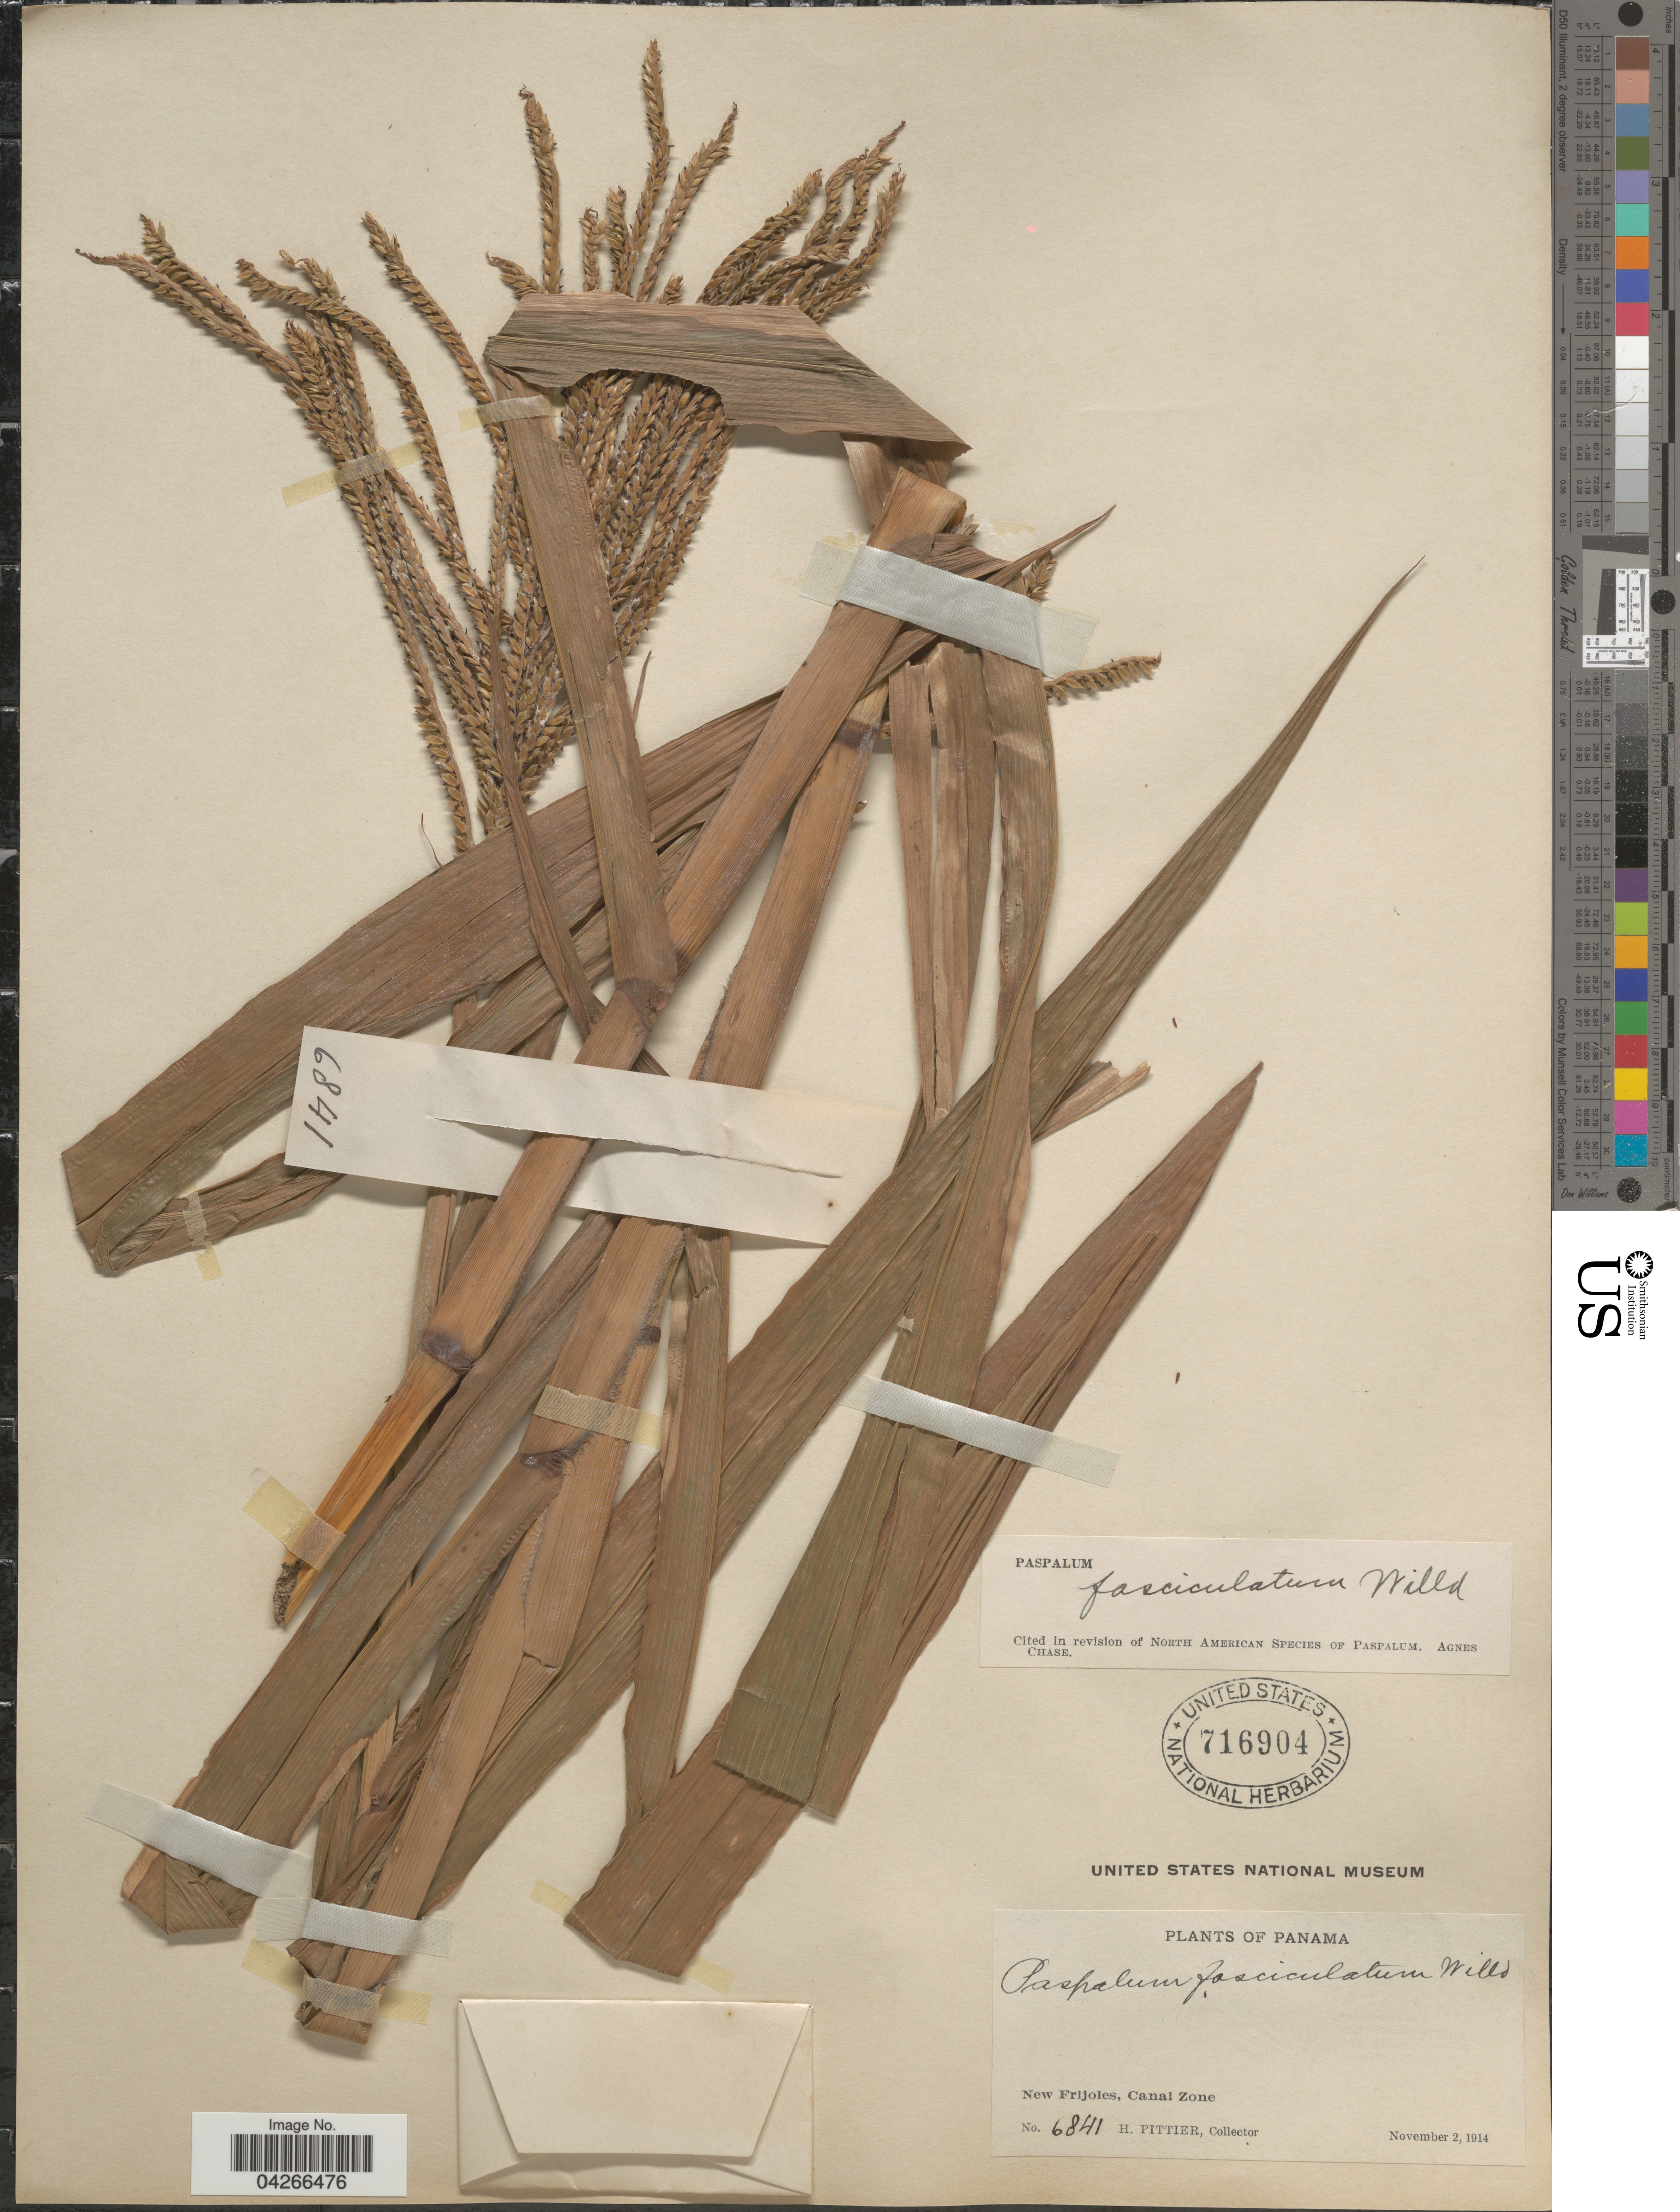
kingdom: Plantae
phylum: Tracheophyta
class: Liliopsida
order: Poales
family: Poaceae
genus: Paspalum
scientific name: Paspalum fasciculatum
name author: Willd. ex Flüggé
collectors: H. F. Pittier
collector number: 6841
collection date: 1914-11-02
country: Panama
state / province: Colón / Panamá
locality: New Frijoles, Canal Zone.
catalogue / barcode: US 716904